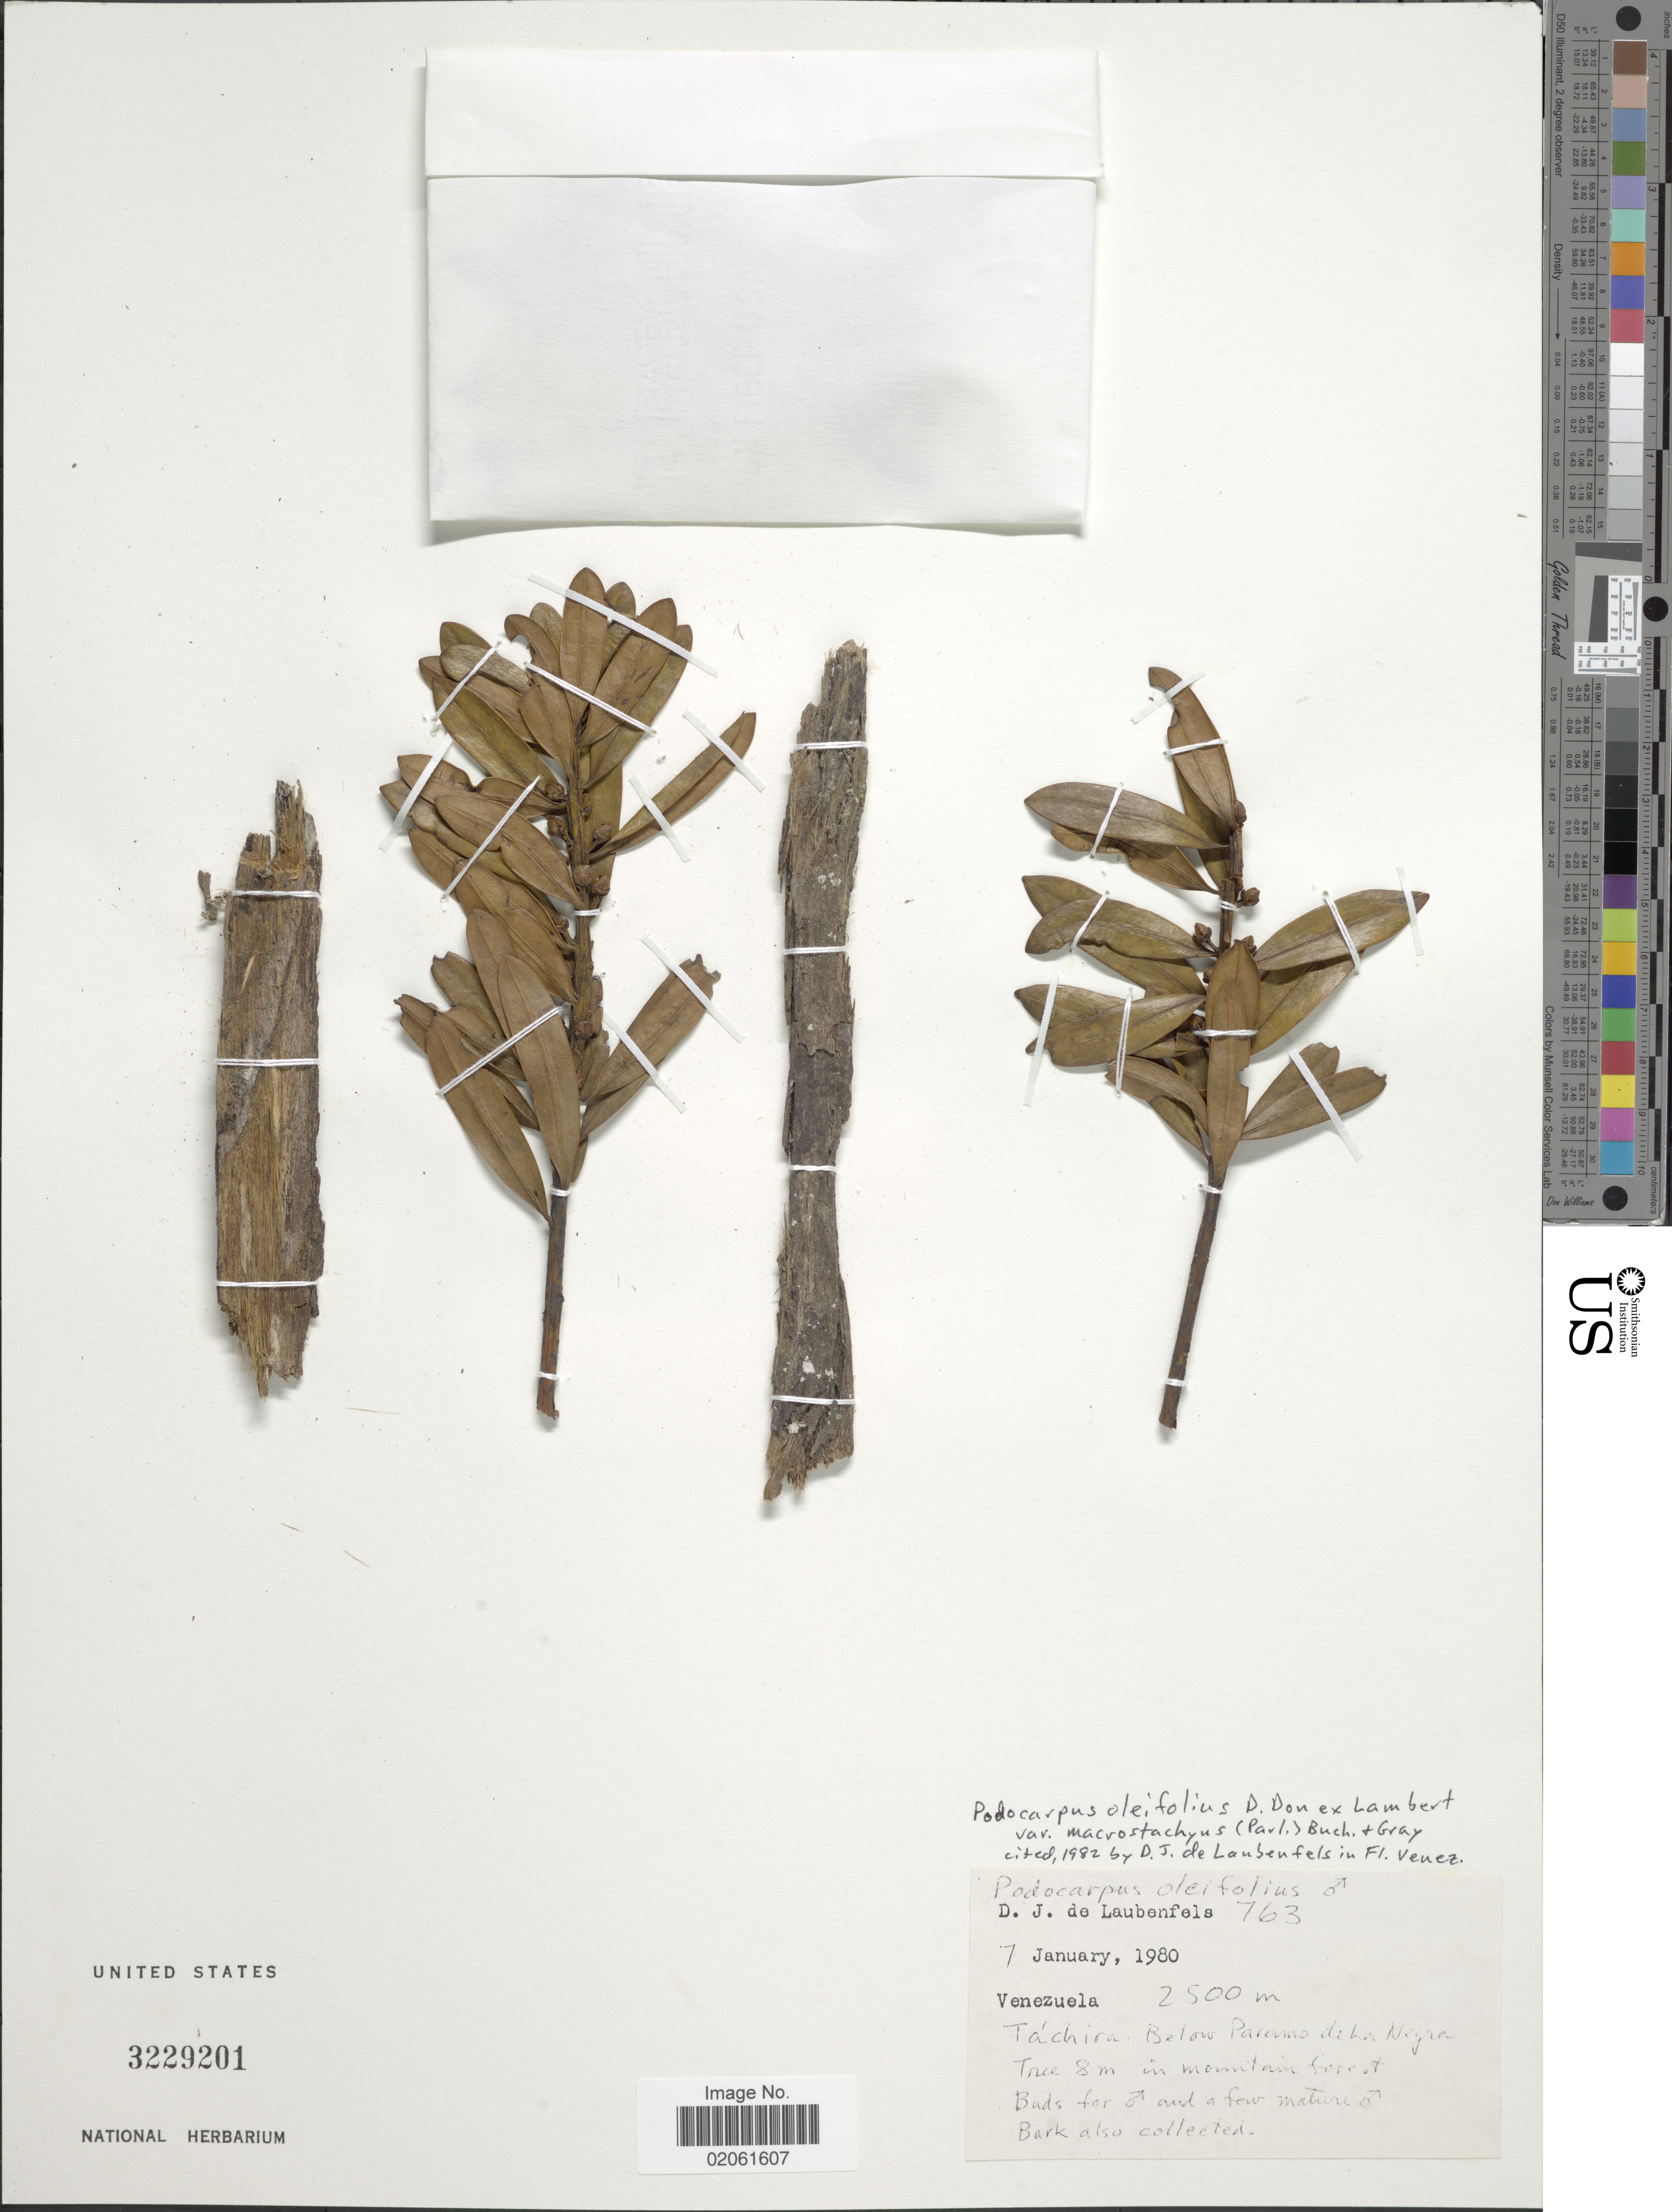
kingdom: Plantae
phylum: Tracheophyta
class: Pinopsida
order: Pinales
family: Podocarpaceae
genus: Podocarpus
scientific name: Podocarpus oleifolius var. macrostachys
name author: (Parl.) J. Buchholz & N.E. Gray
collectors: D. J. de Laubenfels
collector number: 763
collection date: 1980-01-07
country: Venezuela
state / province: Tachira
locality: Venezuela, Tachira. Below Paramo de La Negra.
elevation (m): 2500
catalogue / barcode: US 3229201